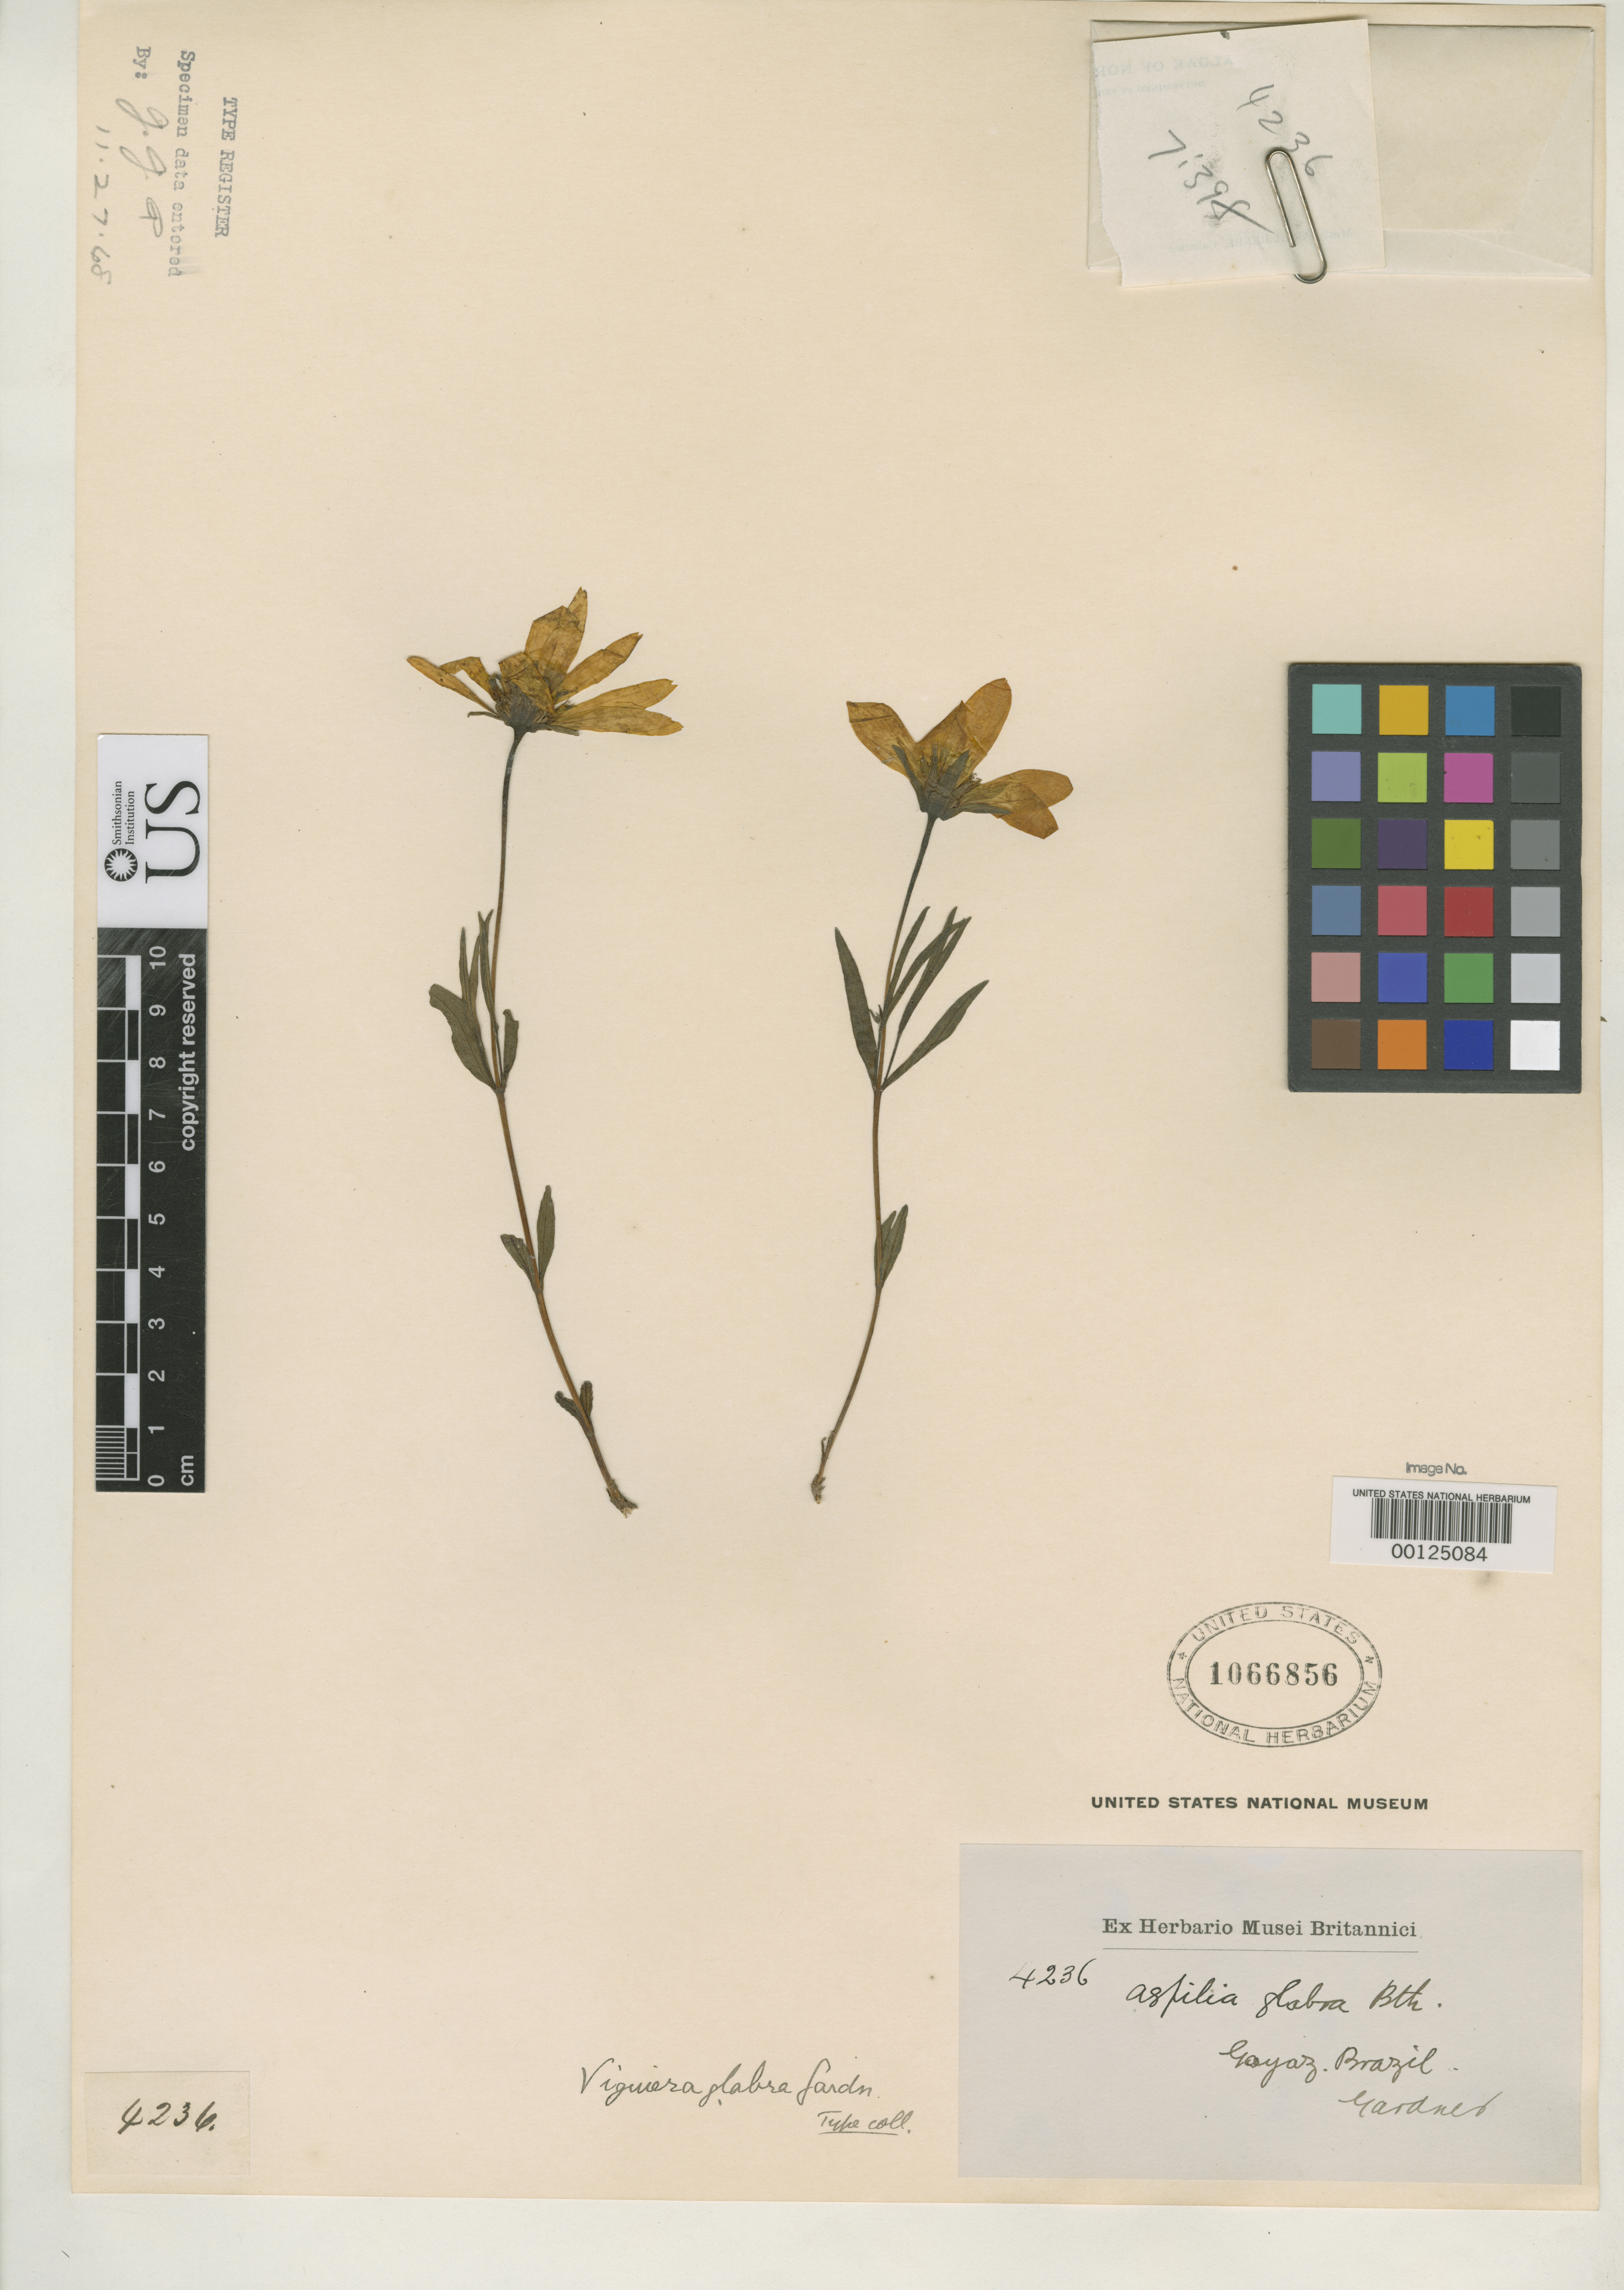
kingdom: Plantae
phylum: Tracheophyta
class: Magnoliopsida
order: Asterales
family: Asteraceae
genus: Viguiera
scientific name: Viguiera glabra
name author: Gardner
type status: Isotype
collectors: G. Gardner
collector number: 4236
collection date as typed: May 1840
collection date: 1840-05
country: Brazil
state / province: Goiás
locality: Nossa Senhora d'Abadia.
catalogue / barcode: US 1066856